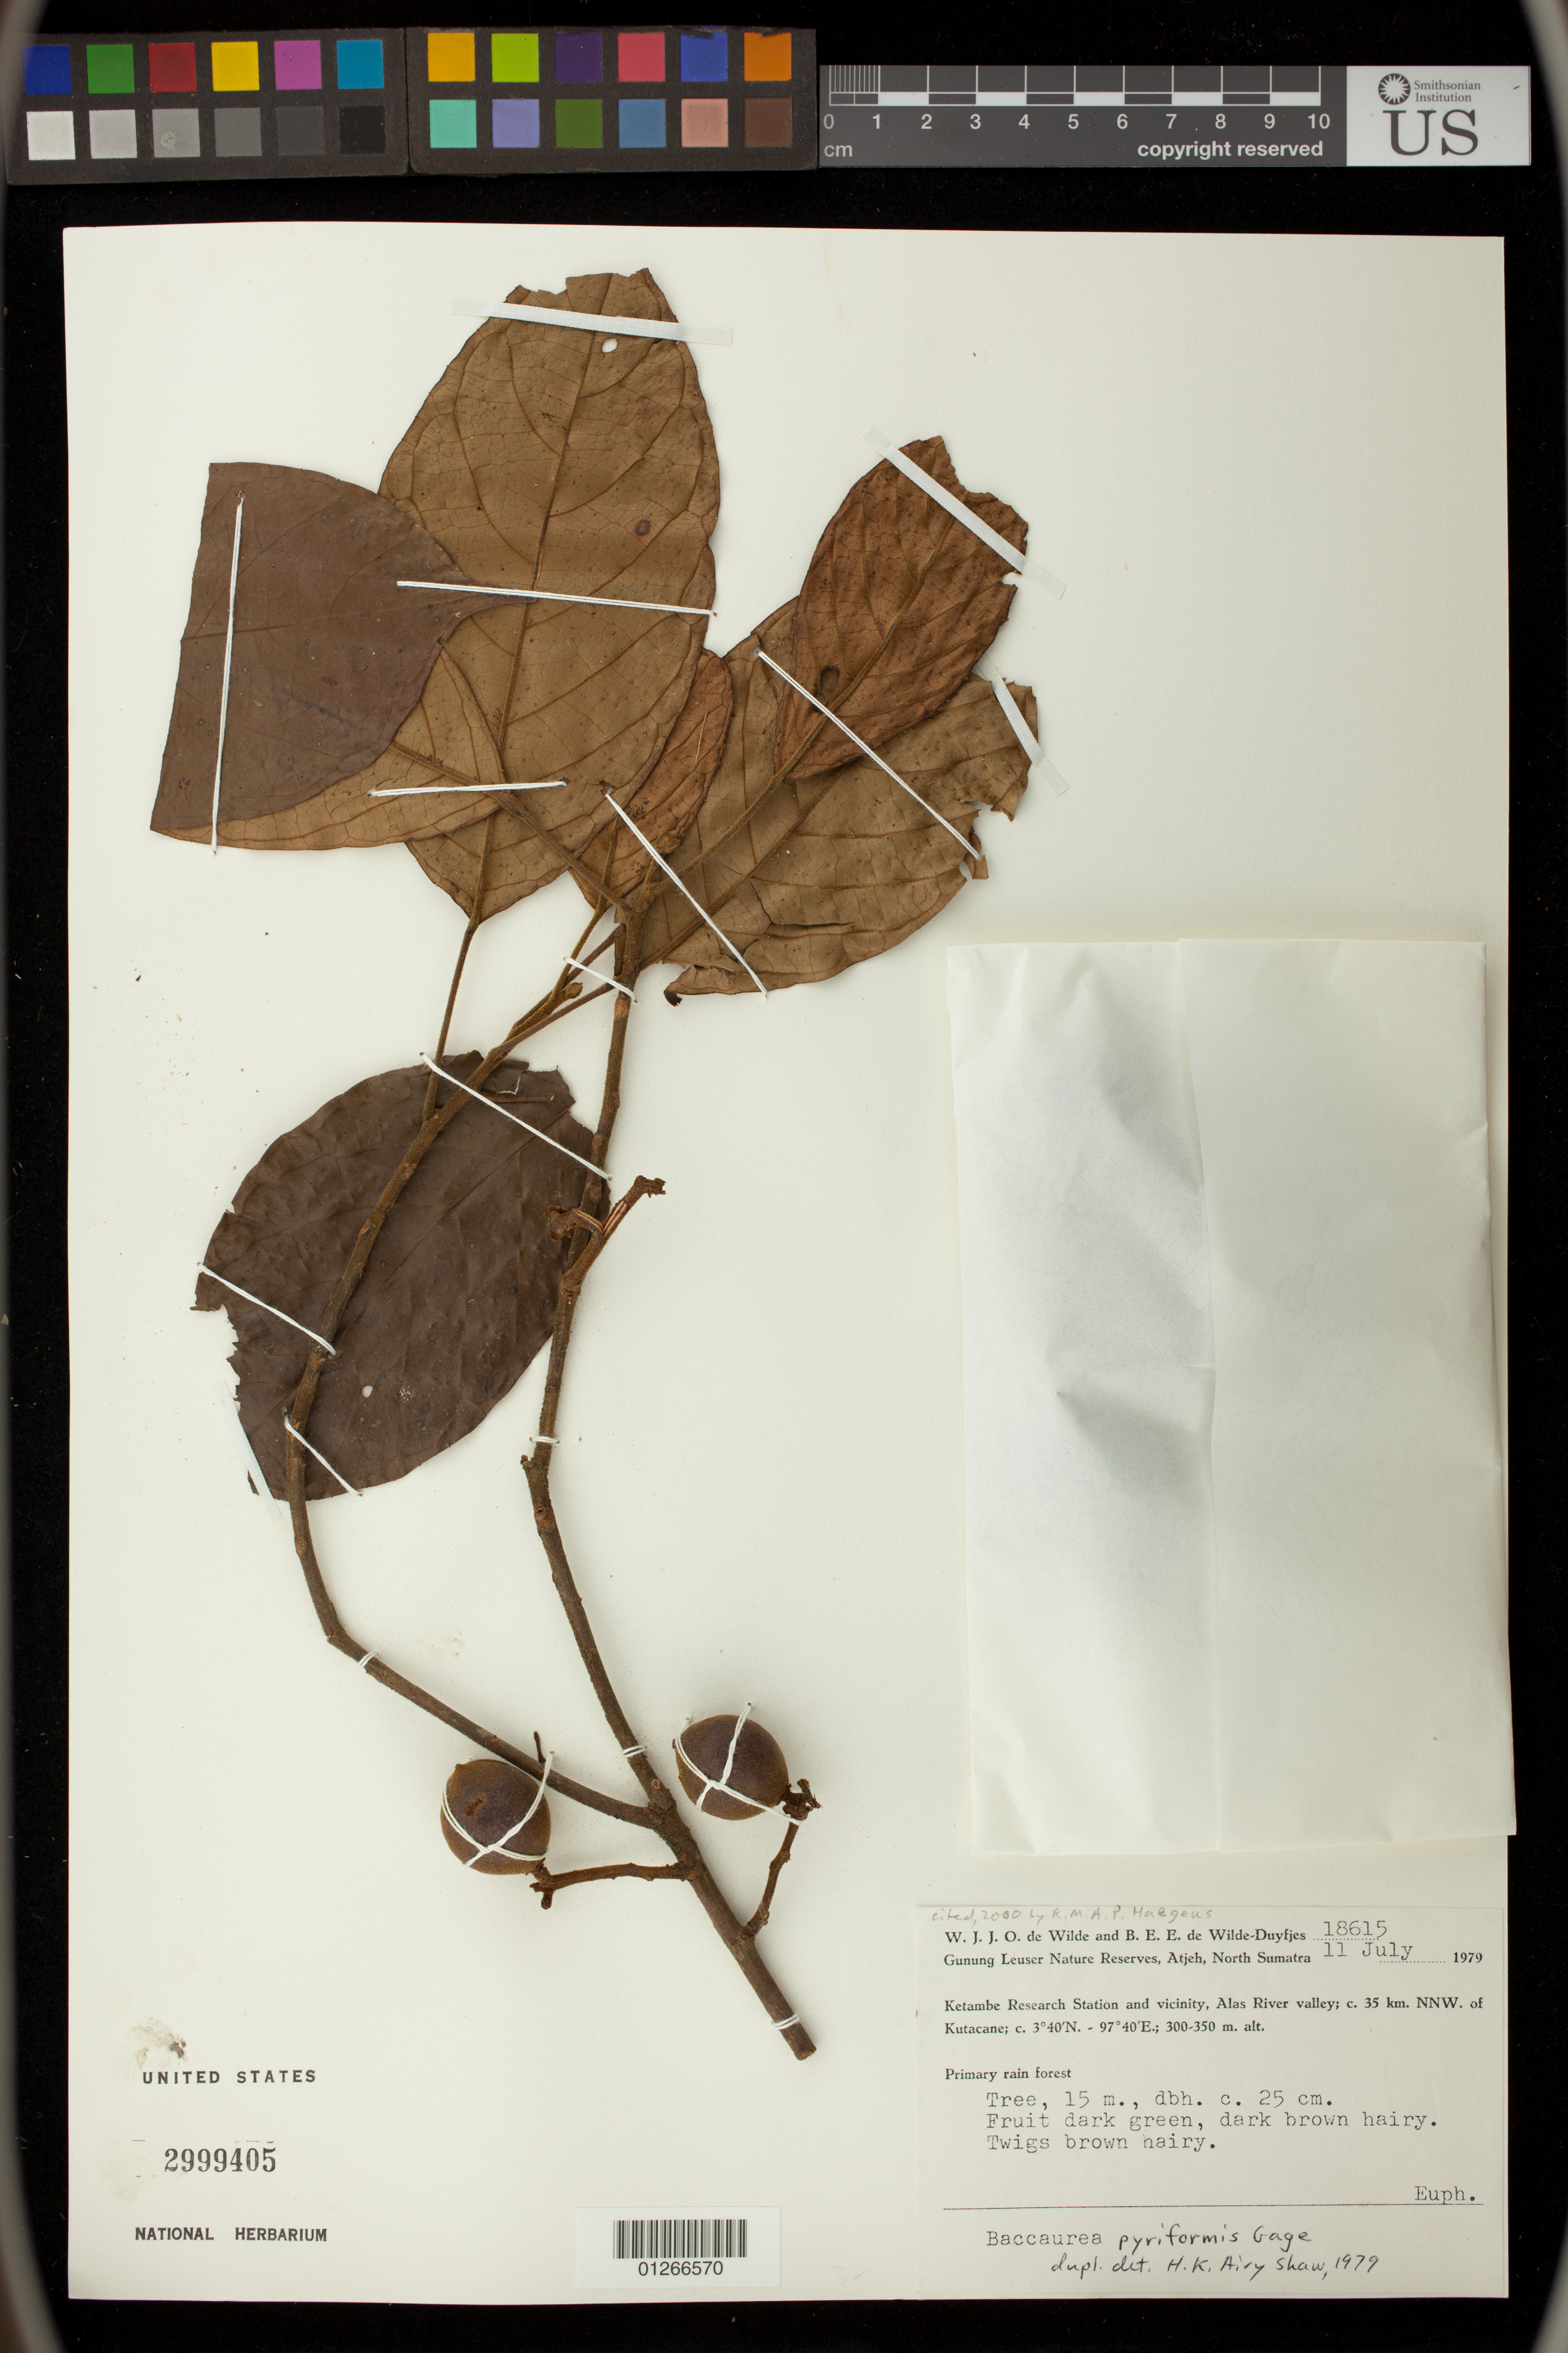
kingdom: Plantae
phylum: Tracheophyta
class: Magnoliopsida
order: Malpighiales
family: Phyllanthaceae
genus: Baccaurea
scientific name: Baccaurea pyriformis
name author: Gage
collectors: W. J. de Wilde & B. E. de Wilde-Duyfjes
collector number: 18615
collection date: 1979-07-11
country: Indonesia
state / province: Sumatra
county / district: Aceh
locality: Gunung Leuser Nature Reserve, Atjeh, North Sumatra. Ketambe Research Station and vicinity, Alas River valley; c. 35 km. NNW. Of Kutacane.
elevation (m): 300